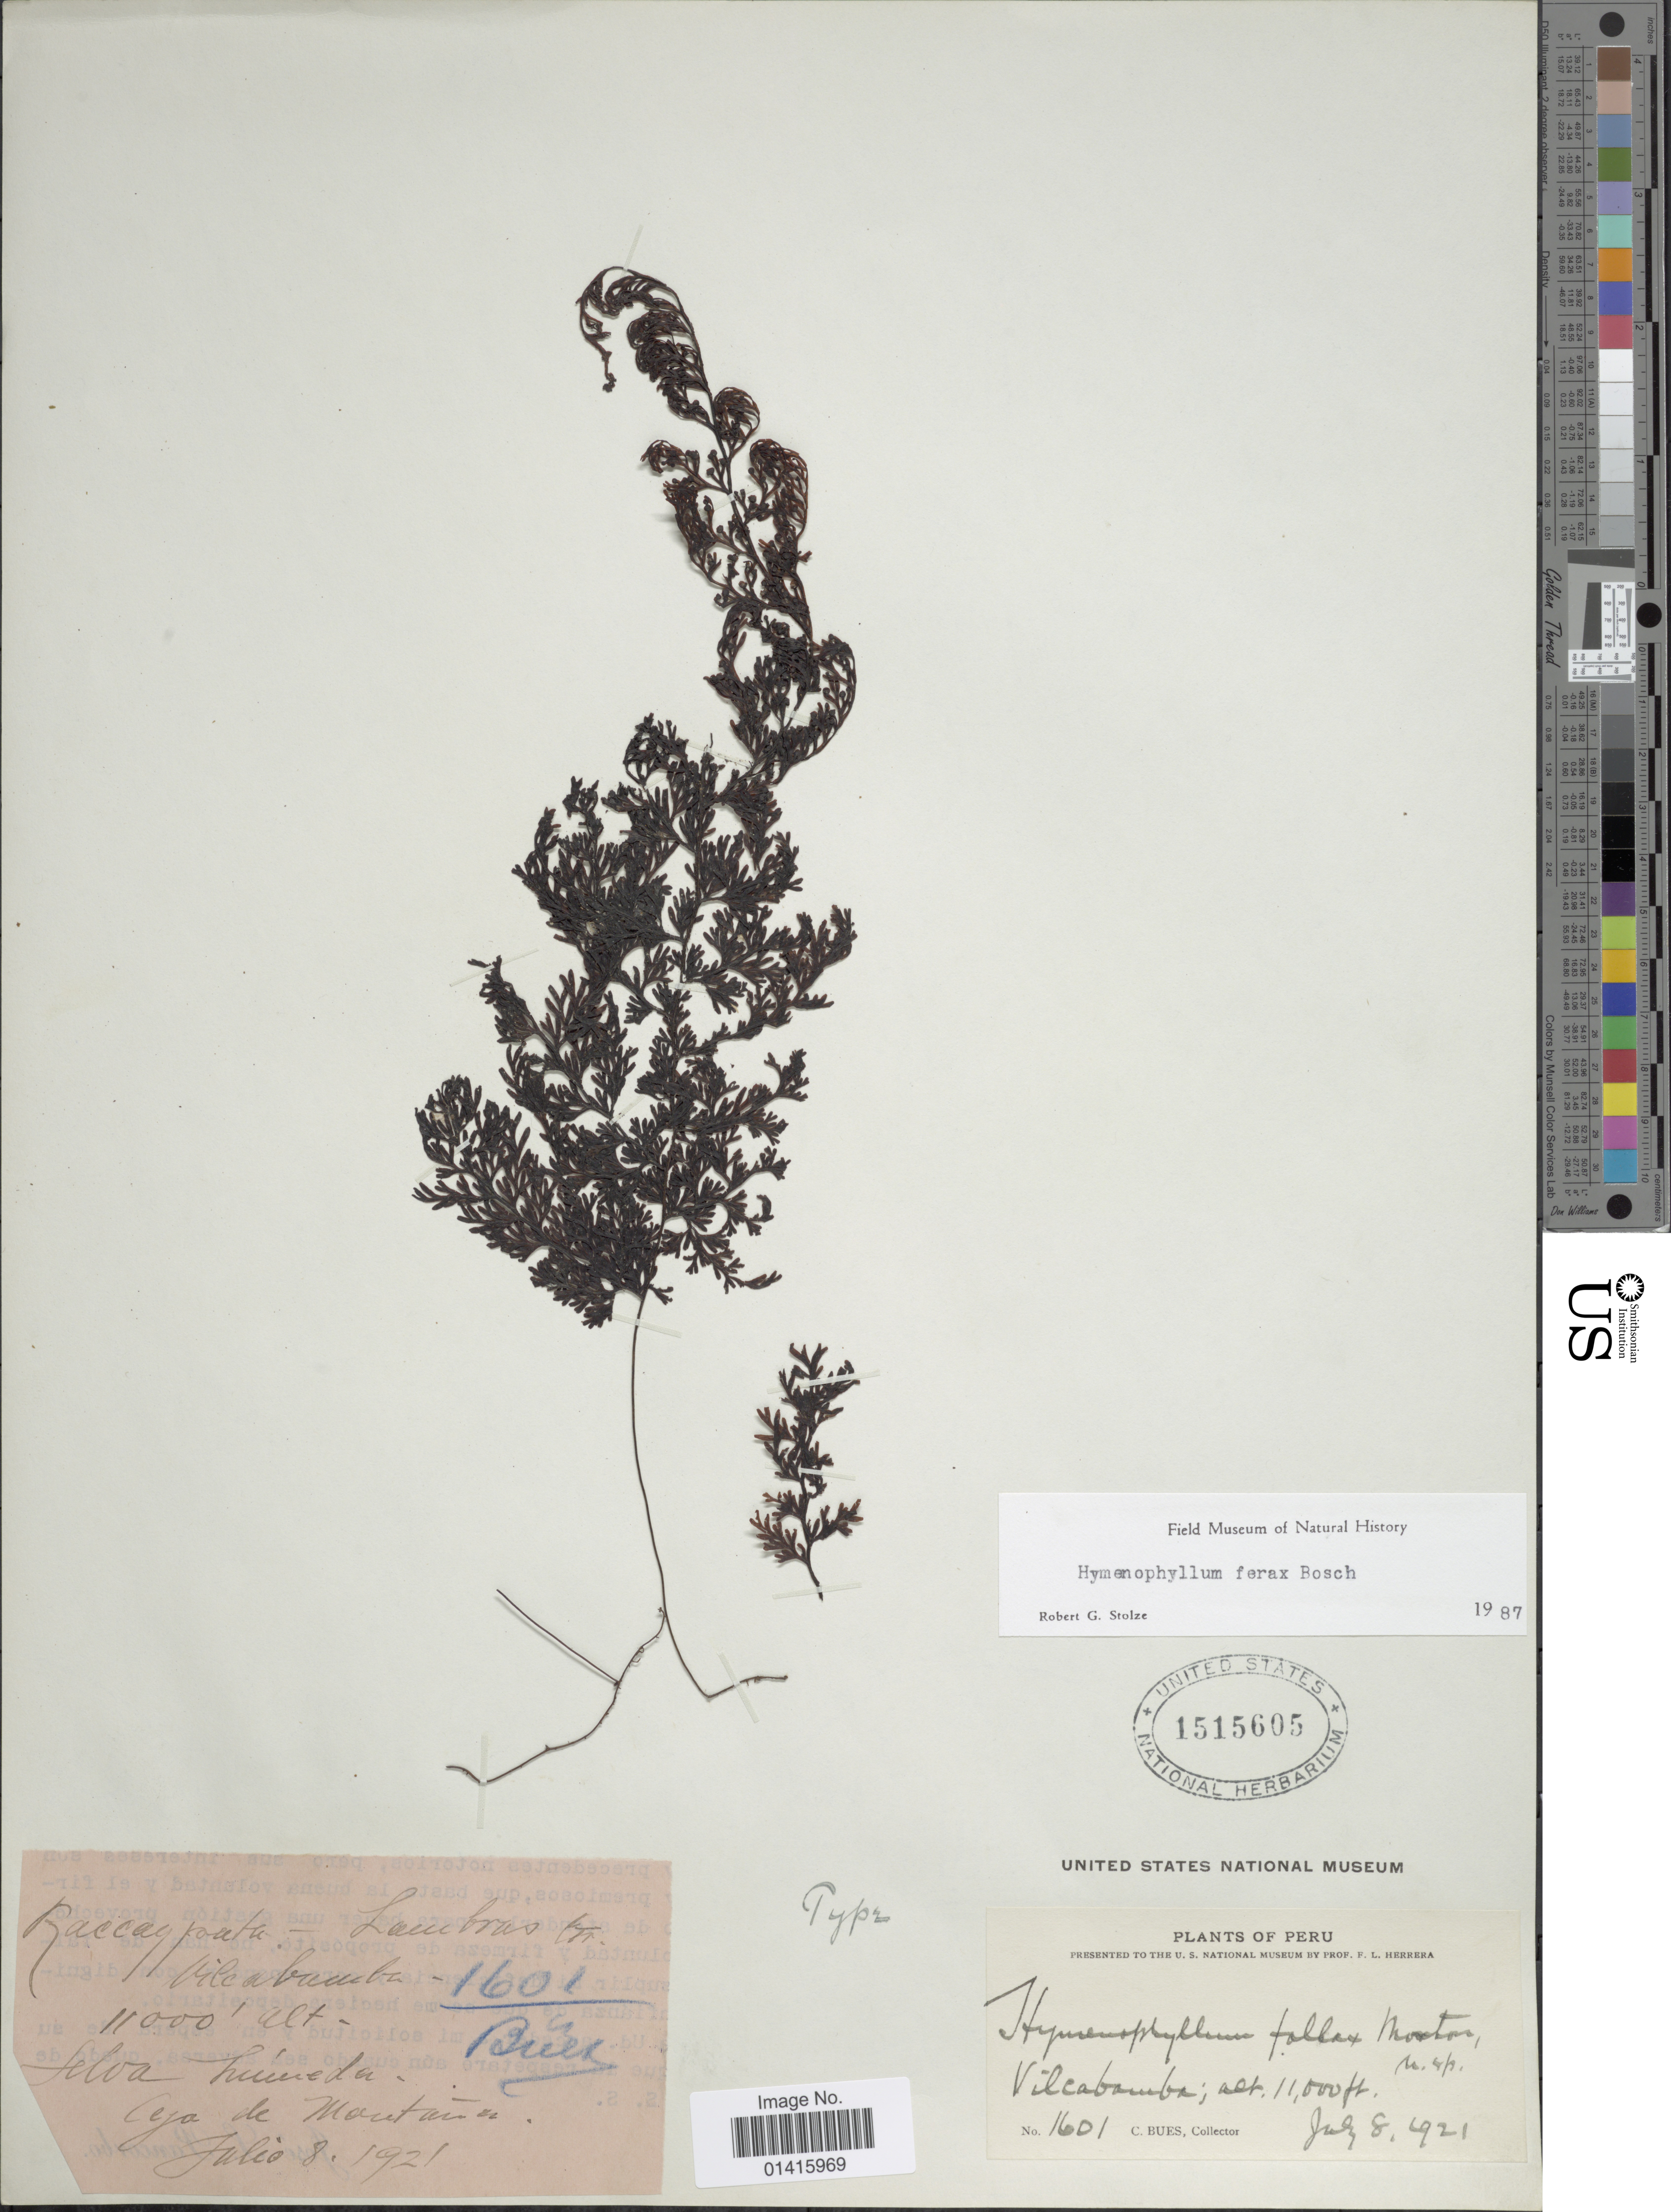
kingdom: Plantae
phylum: Tracheophyta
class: Polypodiopsida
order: Hymenophyllales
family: Hymenophyllaceae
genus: Hymenophyllum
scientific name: Hymenophyllum ferax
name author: Bosch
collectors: C. Bues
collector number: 1601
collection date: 1921-07-08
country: Peru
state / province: Cusco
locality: Raccaypata - Lambras Vilcabamba. Selva humeda.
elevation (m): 3353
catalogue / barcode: US 1515605